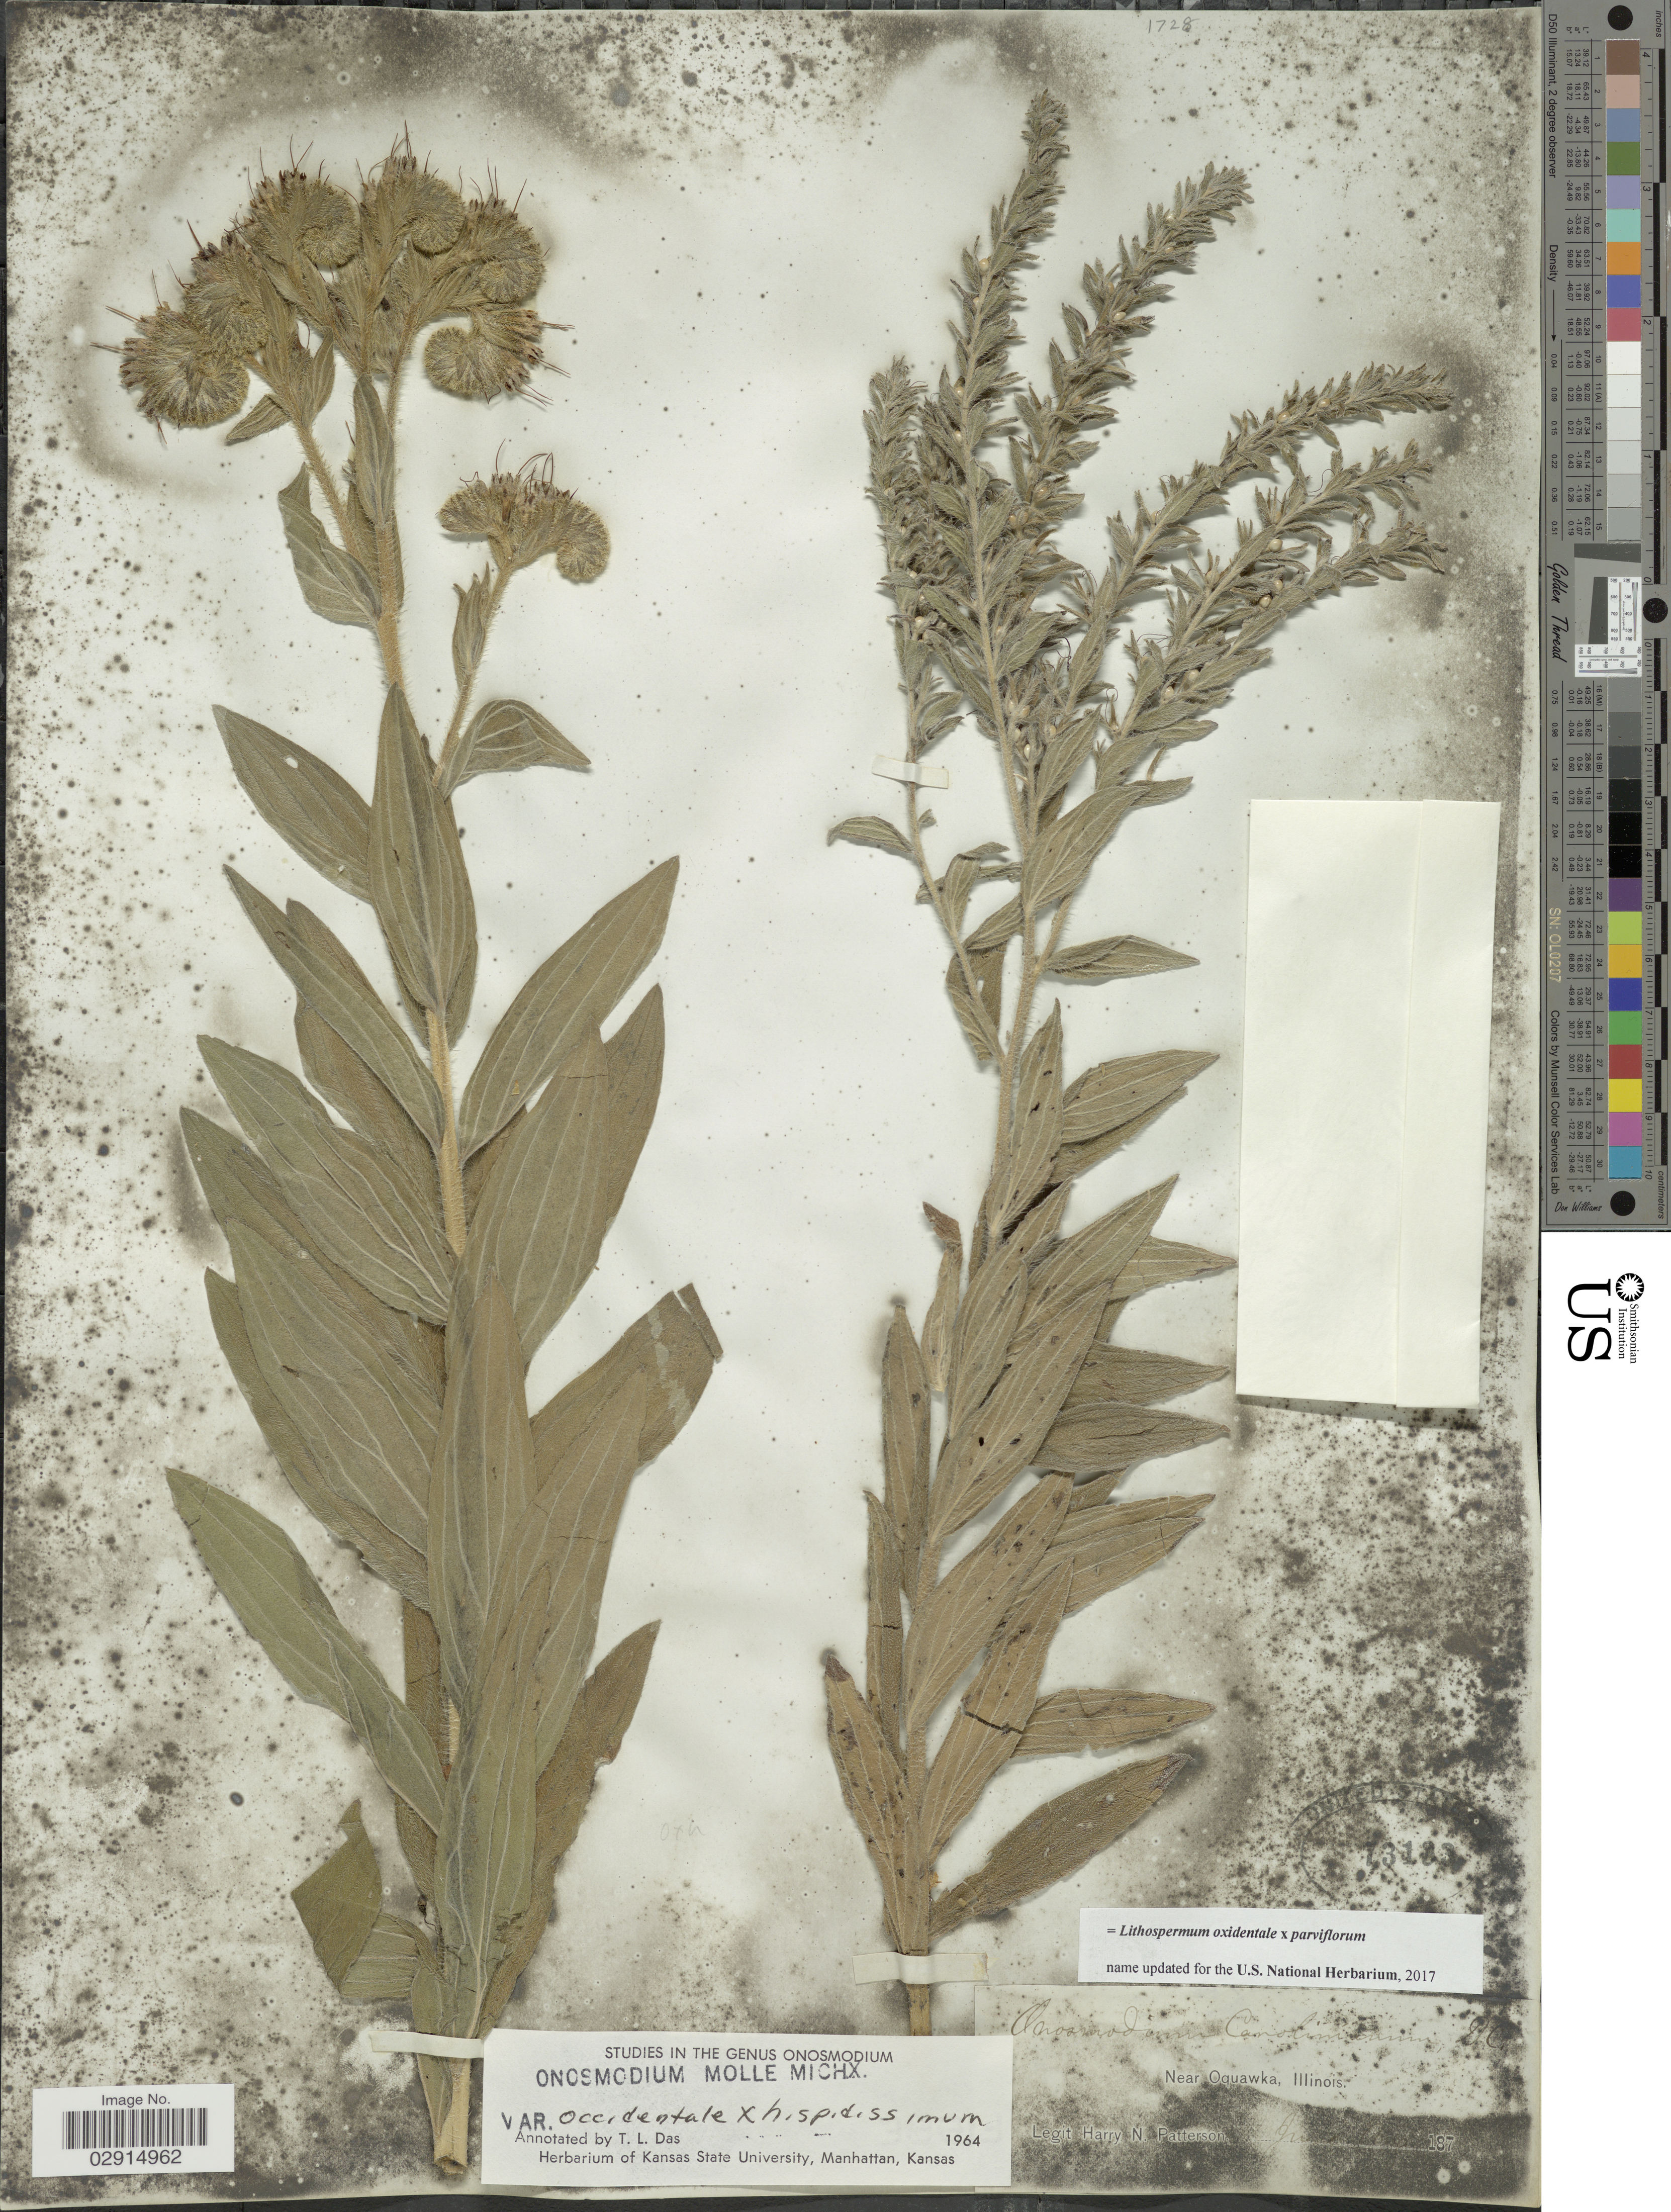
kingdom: Plantae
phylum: Tracheophyta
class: Magnoliopsida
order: Boraginales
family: Boraginaceae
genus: Lithospermum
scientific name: Lithospermum occidentale x L. parviflorum Weakley et al.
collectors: H. N. Patterson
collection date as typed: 187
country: United States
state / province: Illinois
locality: Near Oquawka, Illinois.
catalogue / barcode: US 73183